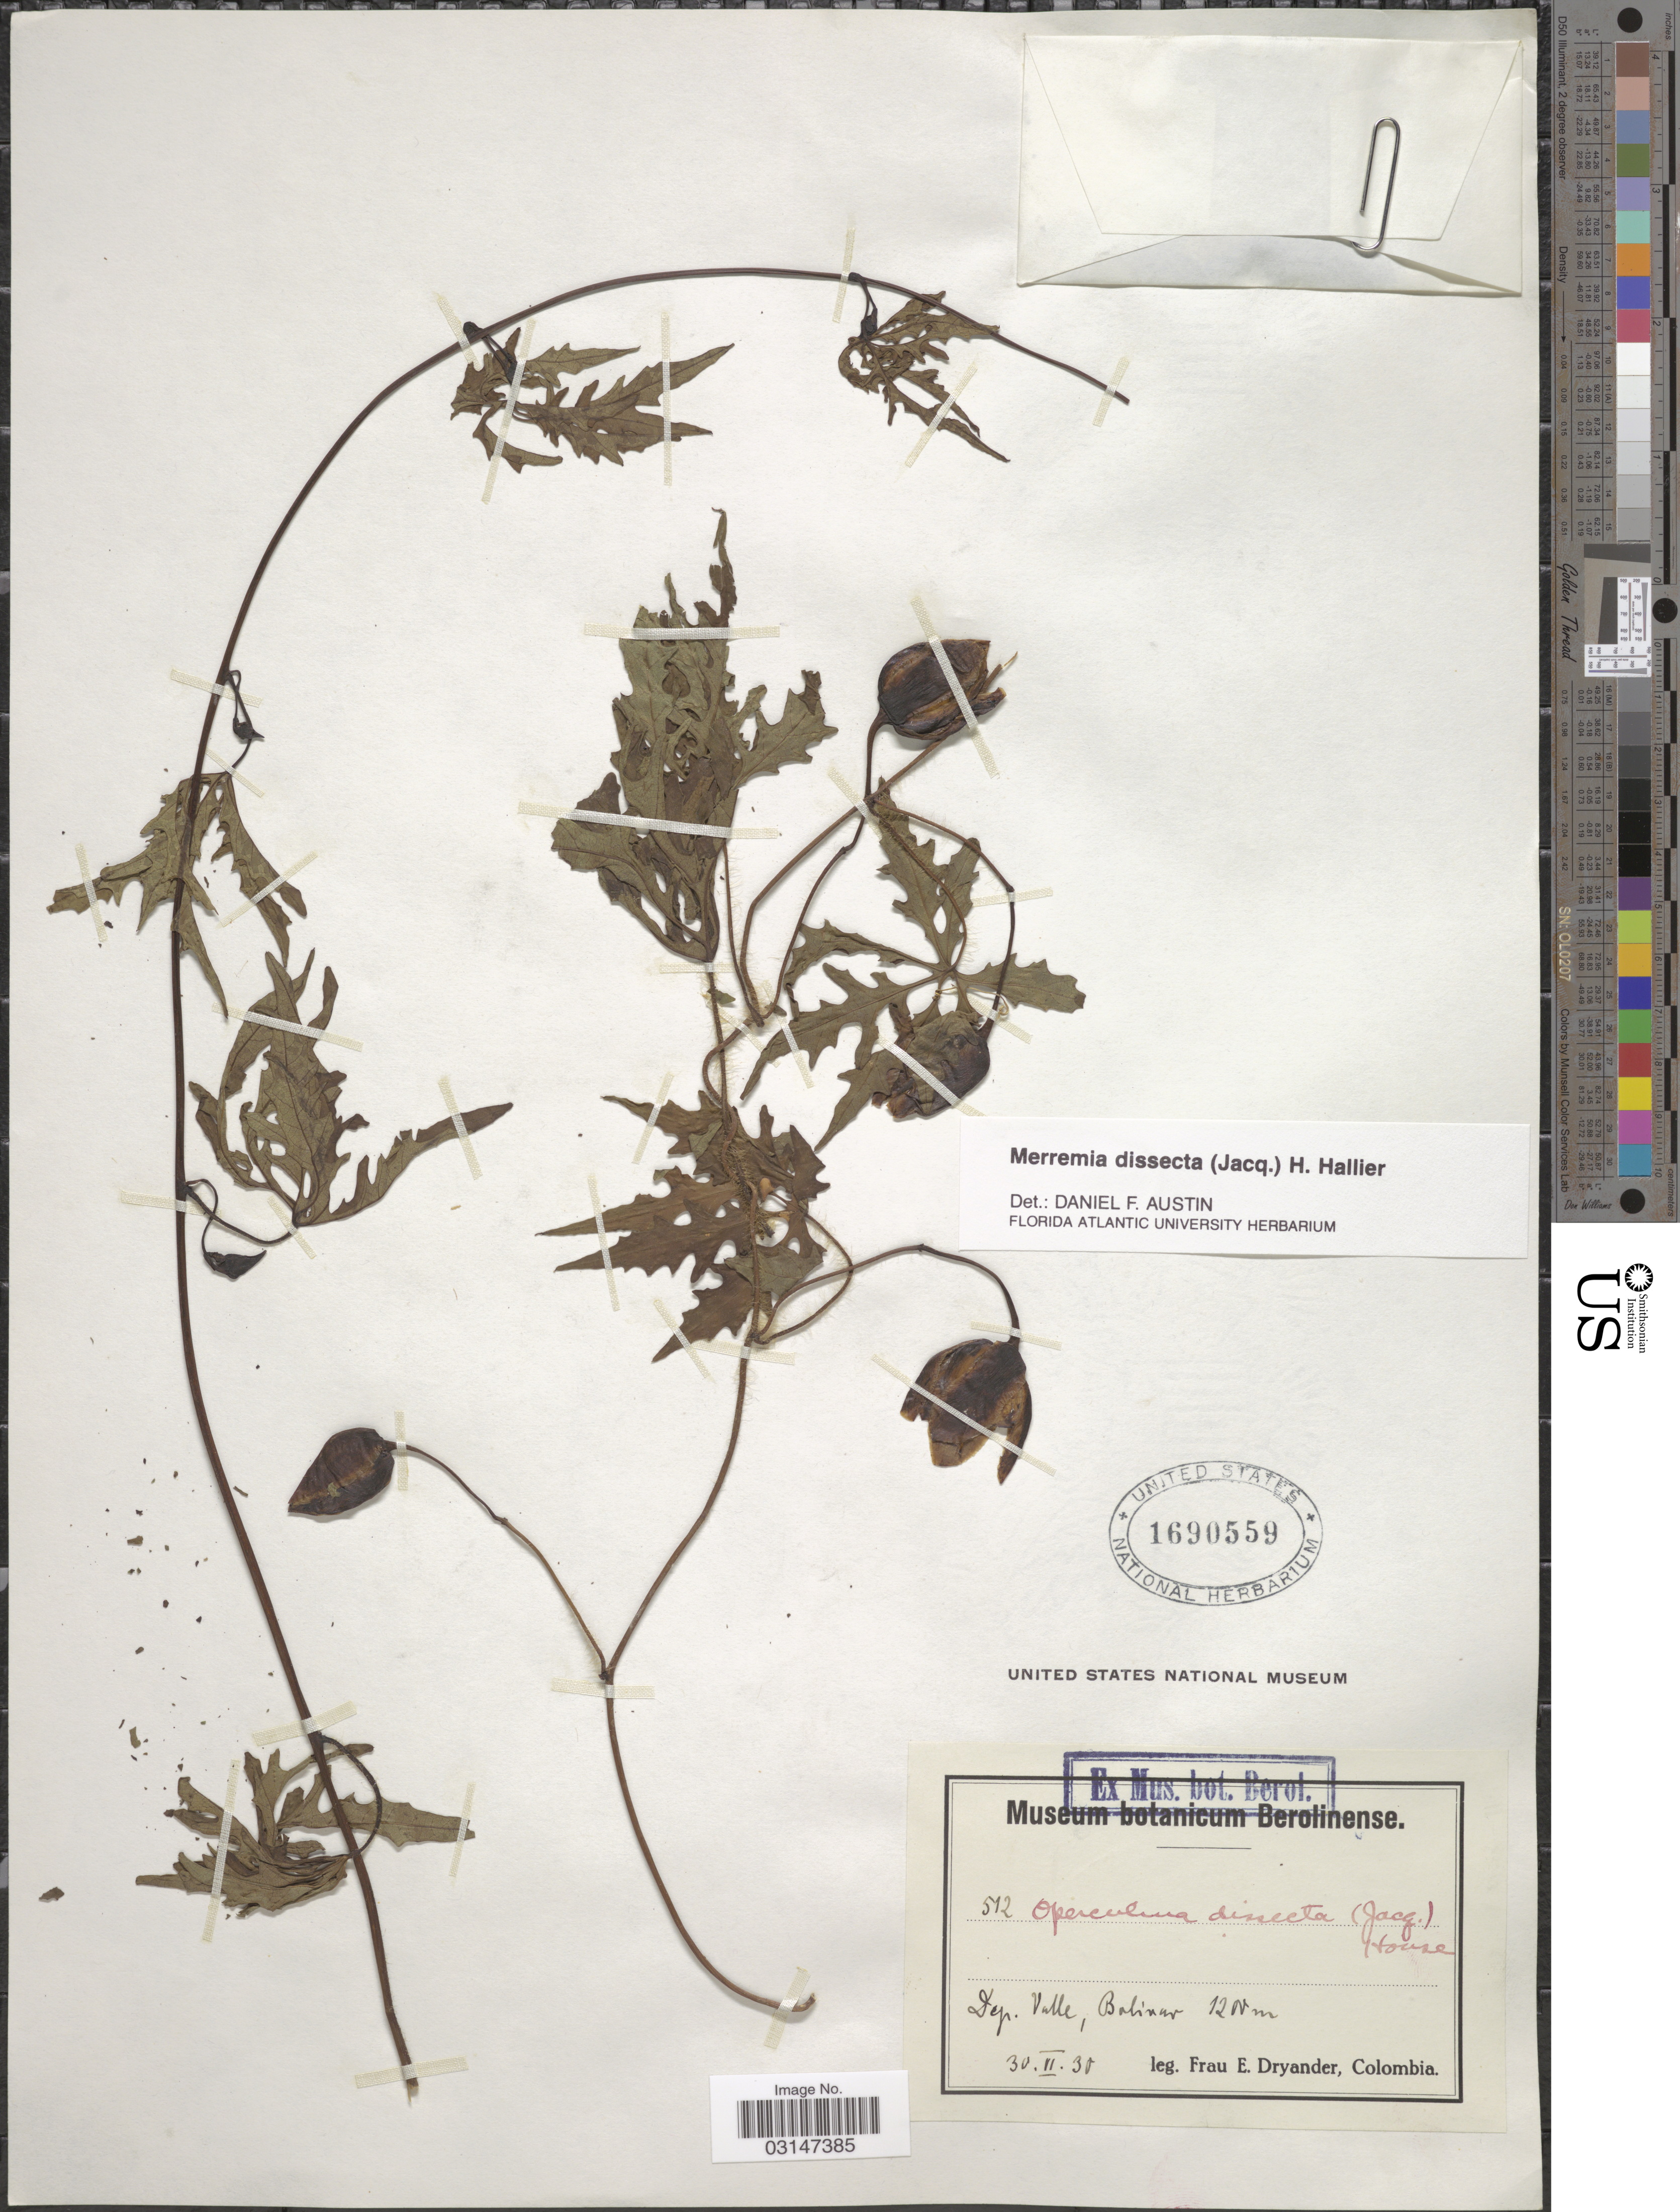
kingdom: Plantae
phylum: Tracheophyta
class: Magnoliopsida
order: Solanales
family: Convolvulaceae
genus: Distimake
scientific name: Distimake dissectus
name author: (Jacq.) A. R. Simões & Staples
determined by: Strong, Mark T., (BOT), Smithsonian Institution - National Museum of Natural History (UNITED STATES)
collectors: F. Dryander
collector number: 512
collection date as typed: Transcribed d/m/y: 30/6/30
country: Colombia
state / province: Valle del Cauca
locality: Dep. Valle, Bolivar.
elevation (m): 1200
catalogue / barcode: US 1690559